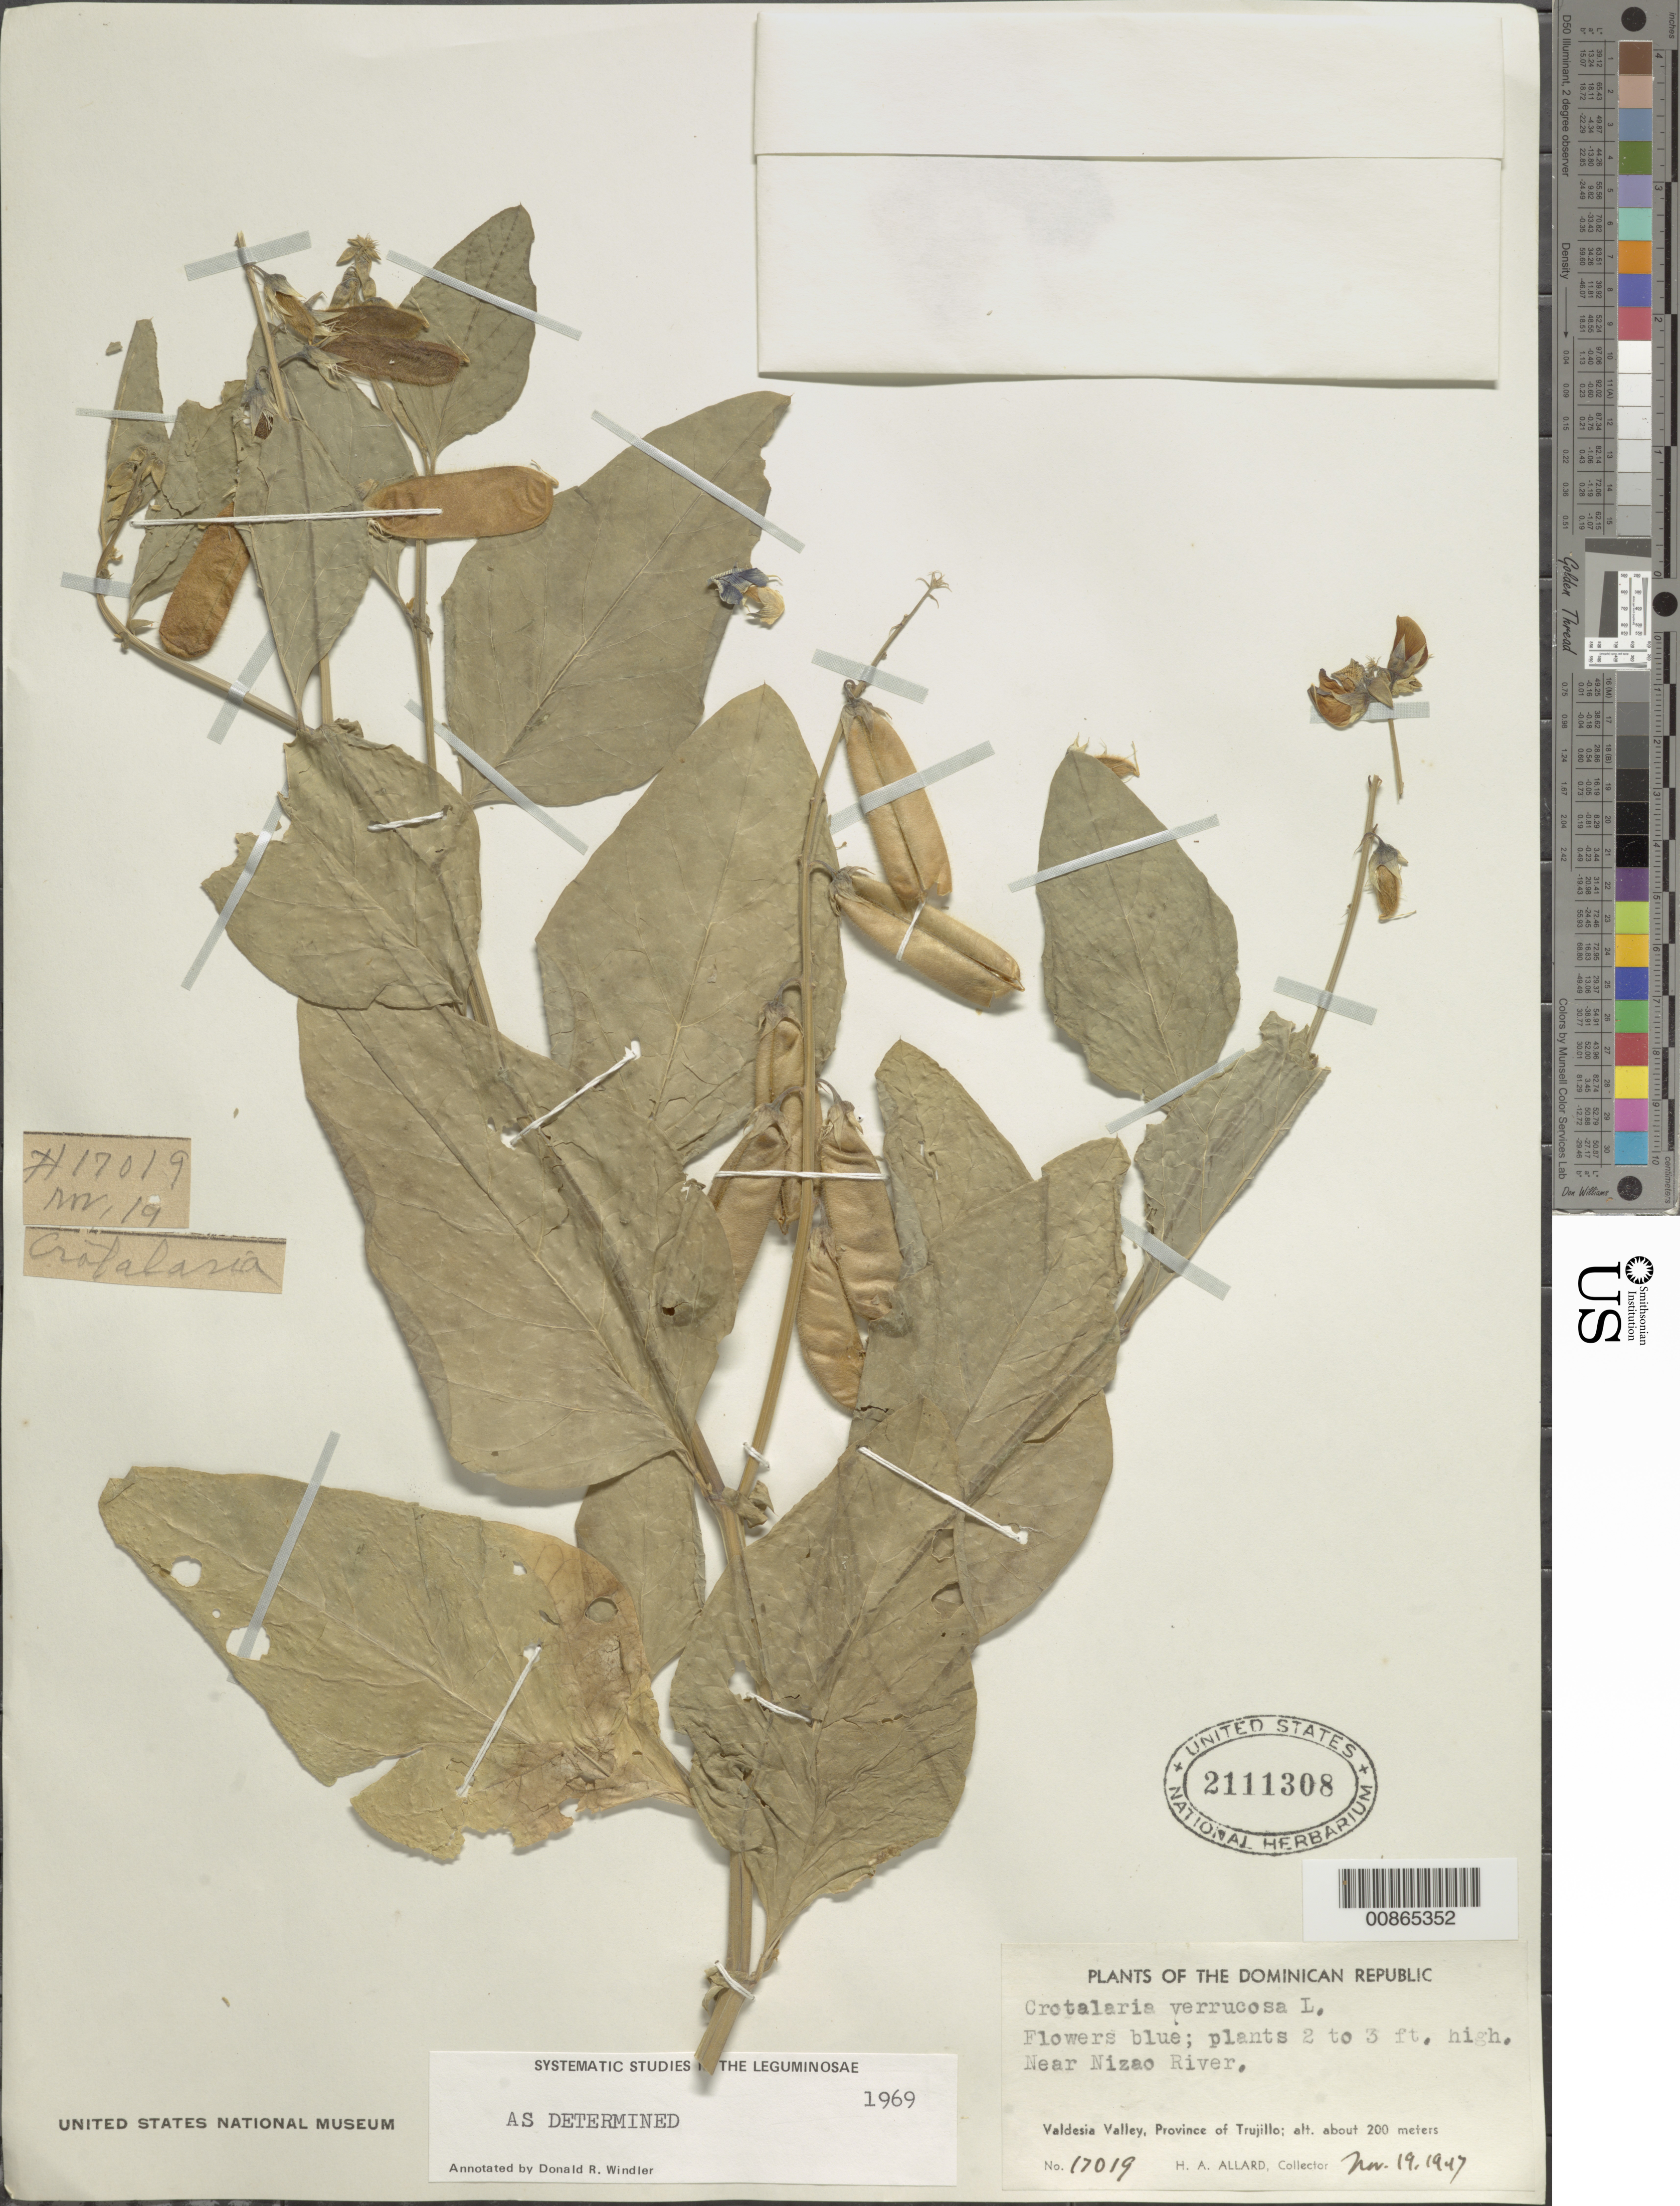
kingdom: Plantae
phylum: Tracheophyta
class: Magnoliopsida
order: Fabales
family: Fabaceae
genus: Crotalaria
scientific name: Crotalaria verrucosa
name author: L.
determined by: Windler, D. R.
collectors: H. A. Allard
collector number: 17019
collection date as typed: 19 Nov 1947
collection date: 1947-11-19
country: Dominican Republic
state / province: San Cristobal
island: Hispaniola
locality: Valdesia Valley, Province of Trujillo (obsolete). Near Nizao River.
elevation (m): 200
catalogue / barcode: US 2111308